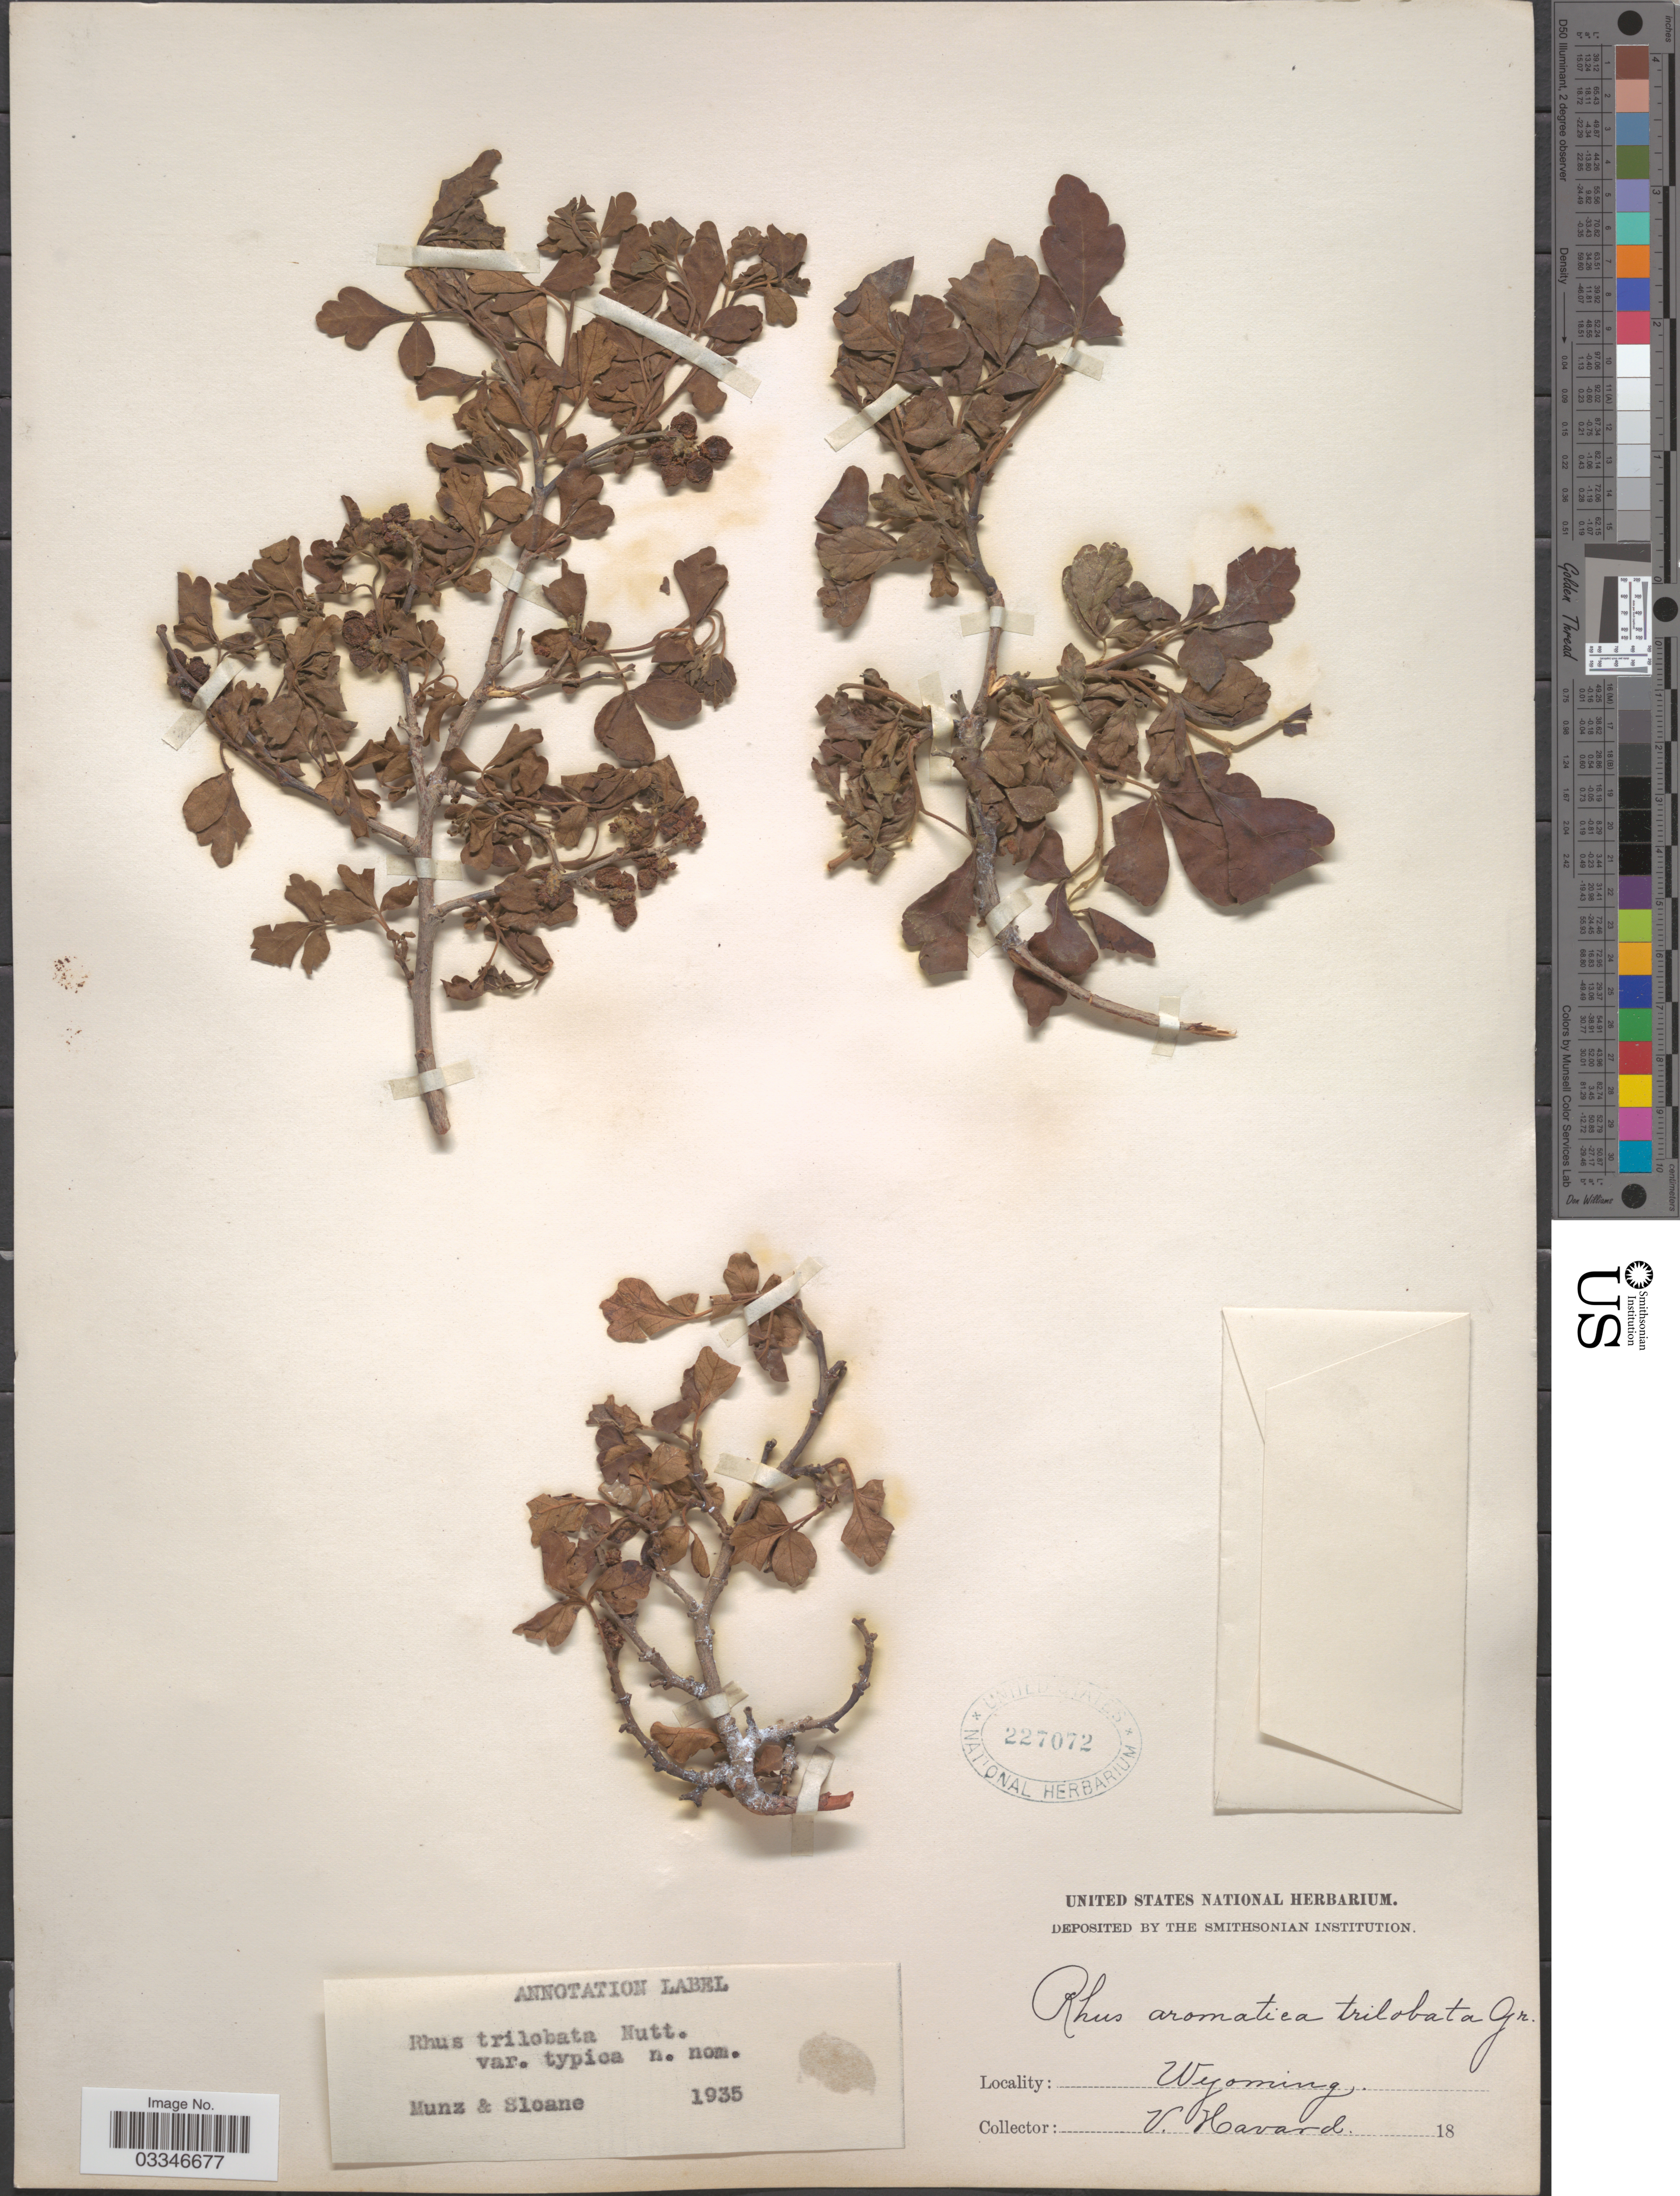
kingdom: Plantae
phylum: Tracheophyta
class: Magnoliopsida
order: Sapindales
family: Anacardiaceae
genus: Rhus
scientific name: Rhus trilobata var. typica Munz & Sloane ined.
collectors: V. Havard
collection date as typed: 18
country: United States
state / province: Wyoming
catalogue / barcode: US 227072